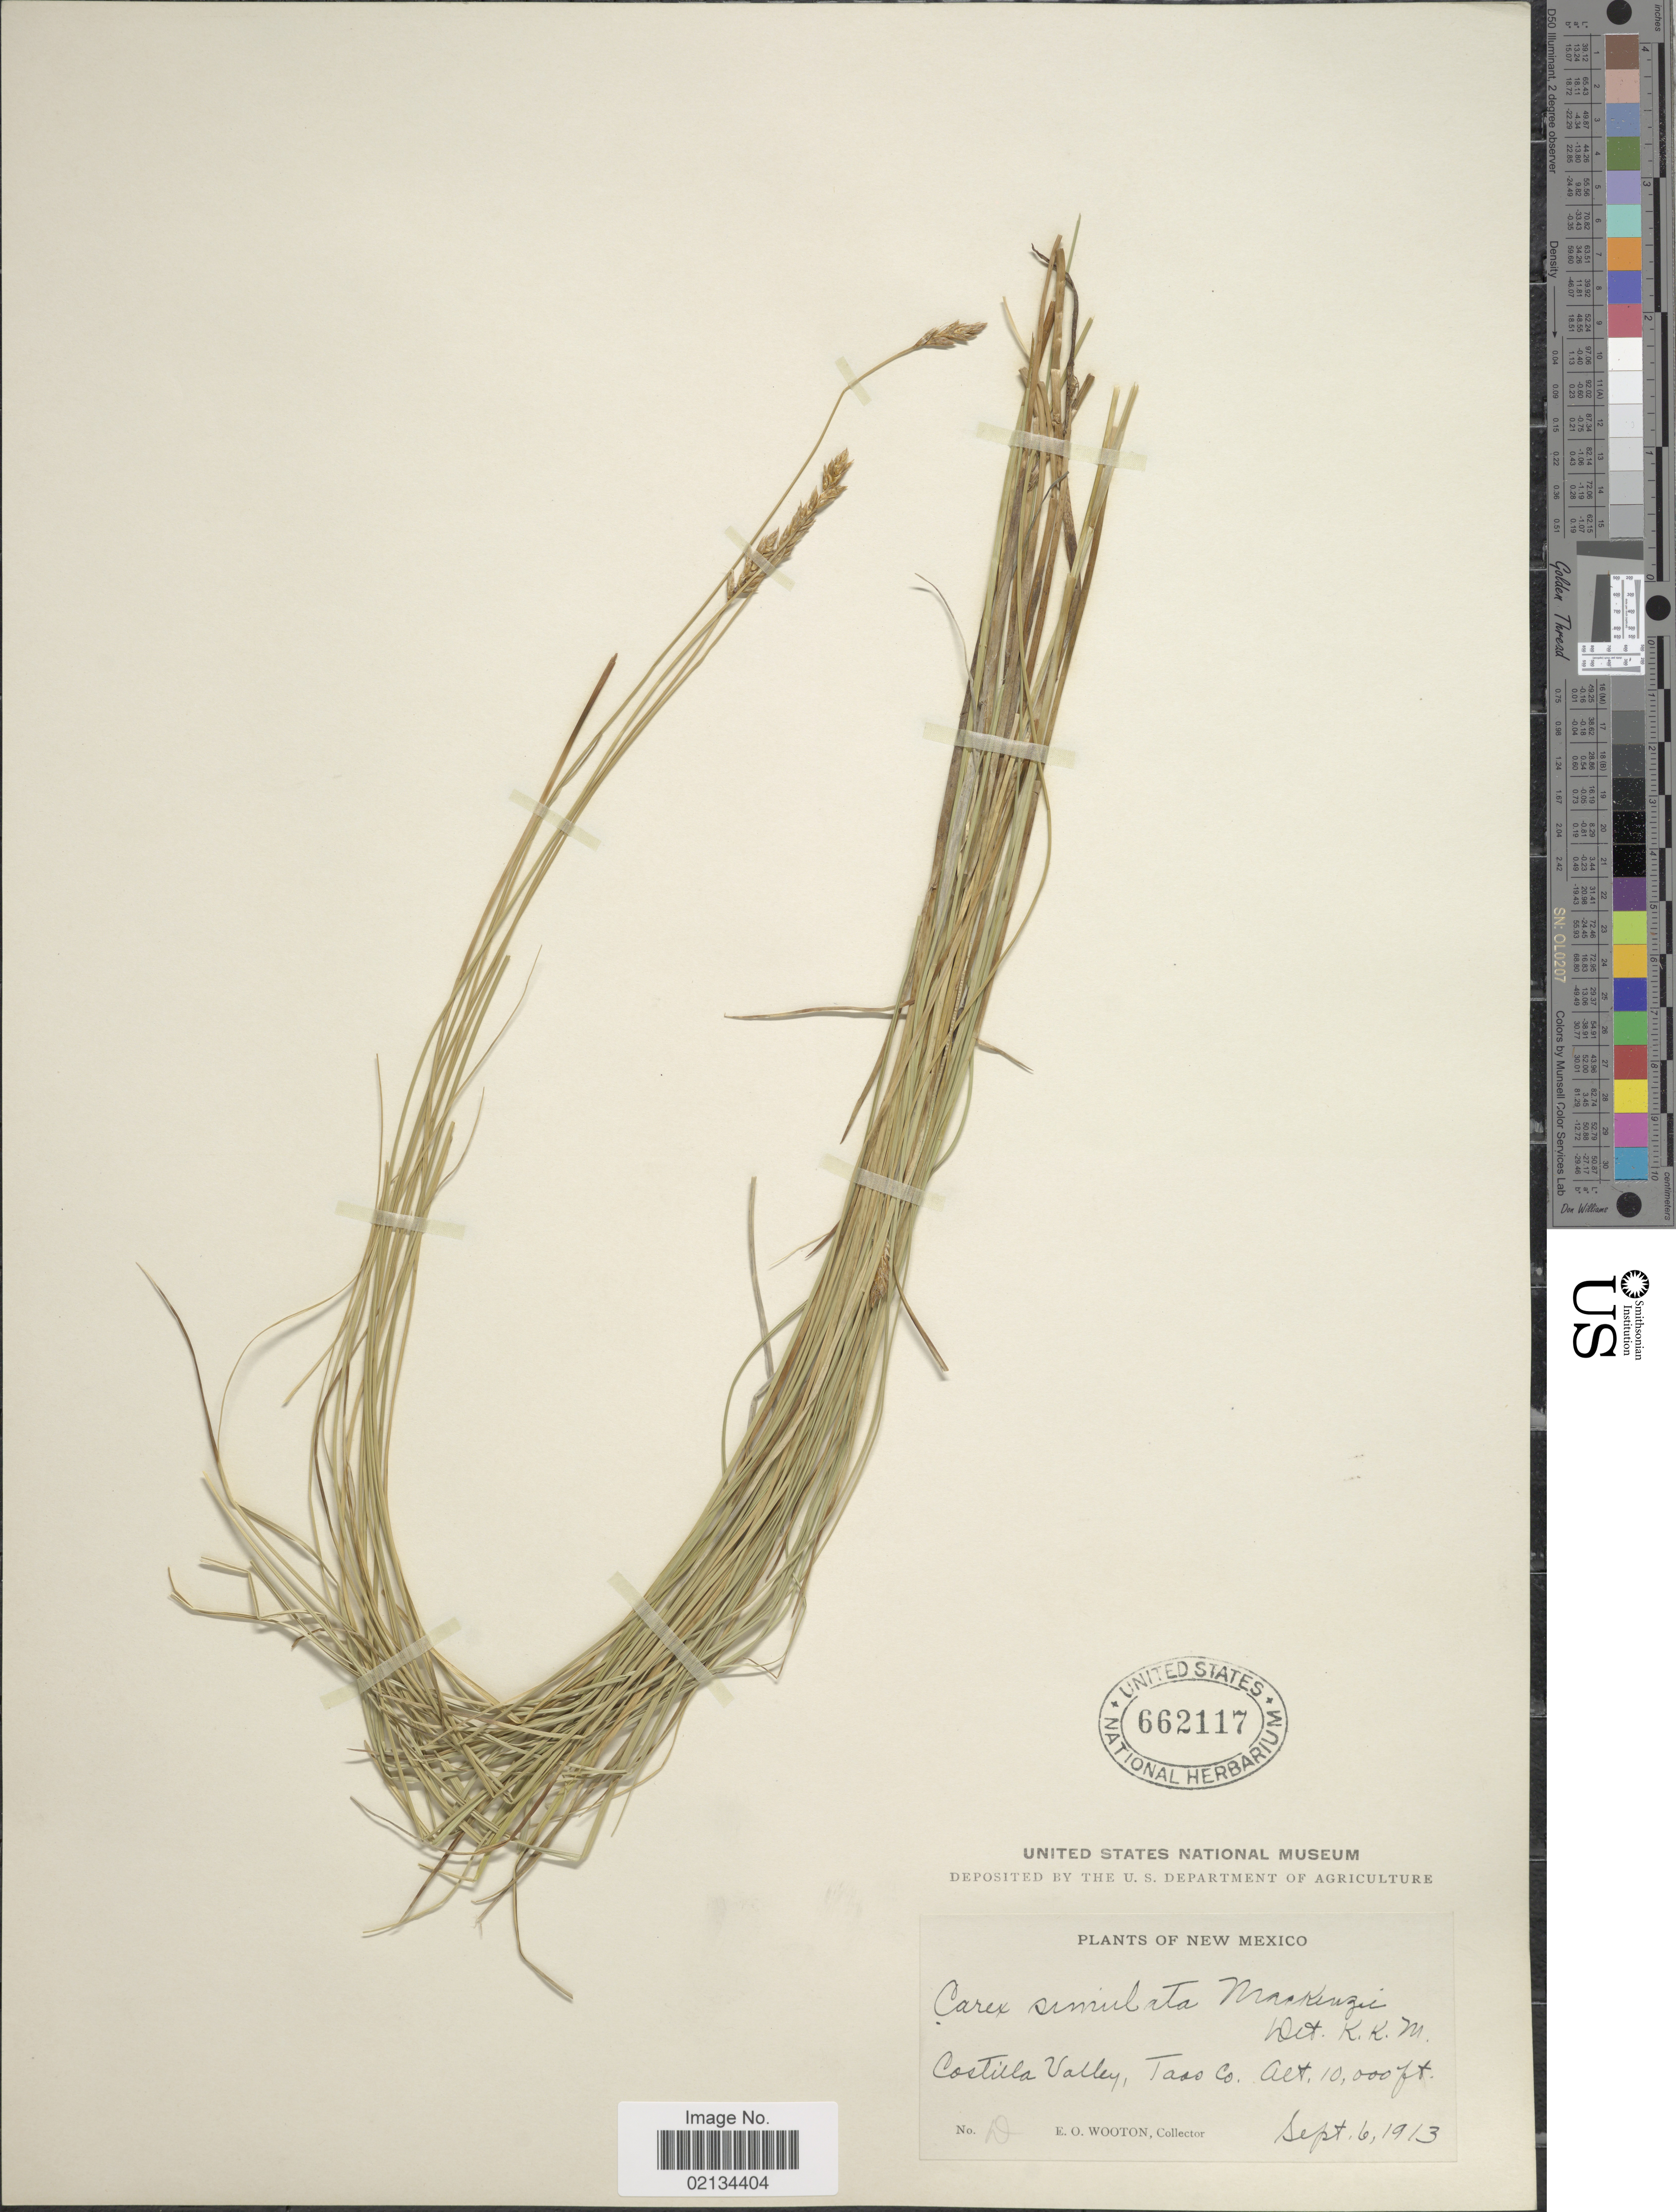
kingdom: Plantae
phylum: Tracheophyta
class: Liliopsida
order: Poales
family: Cyperaceae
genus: Carex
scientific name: Carex simulata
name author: Mack.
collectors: E. O. Wooton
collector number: D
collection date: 1913-09-06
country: United States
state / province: New Mexico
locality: Costilla Valley, Taos Co.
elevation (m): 3048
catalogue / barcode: US 662117